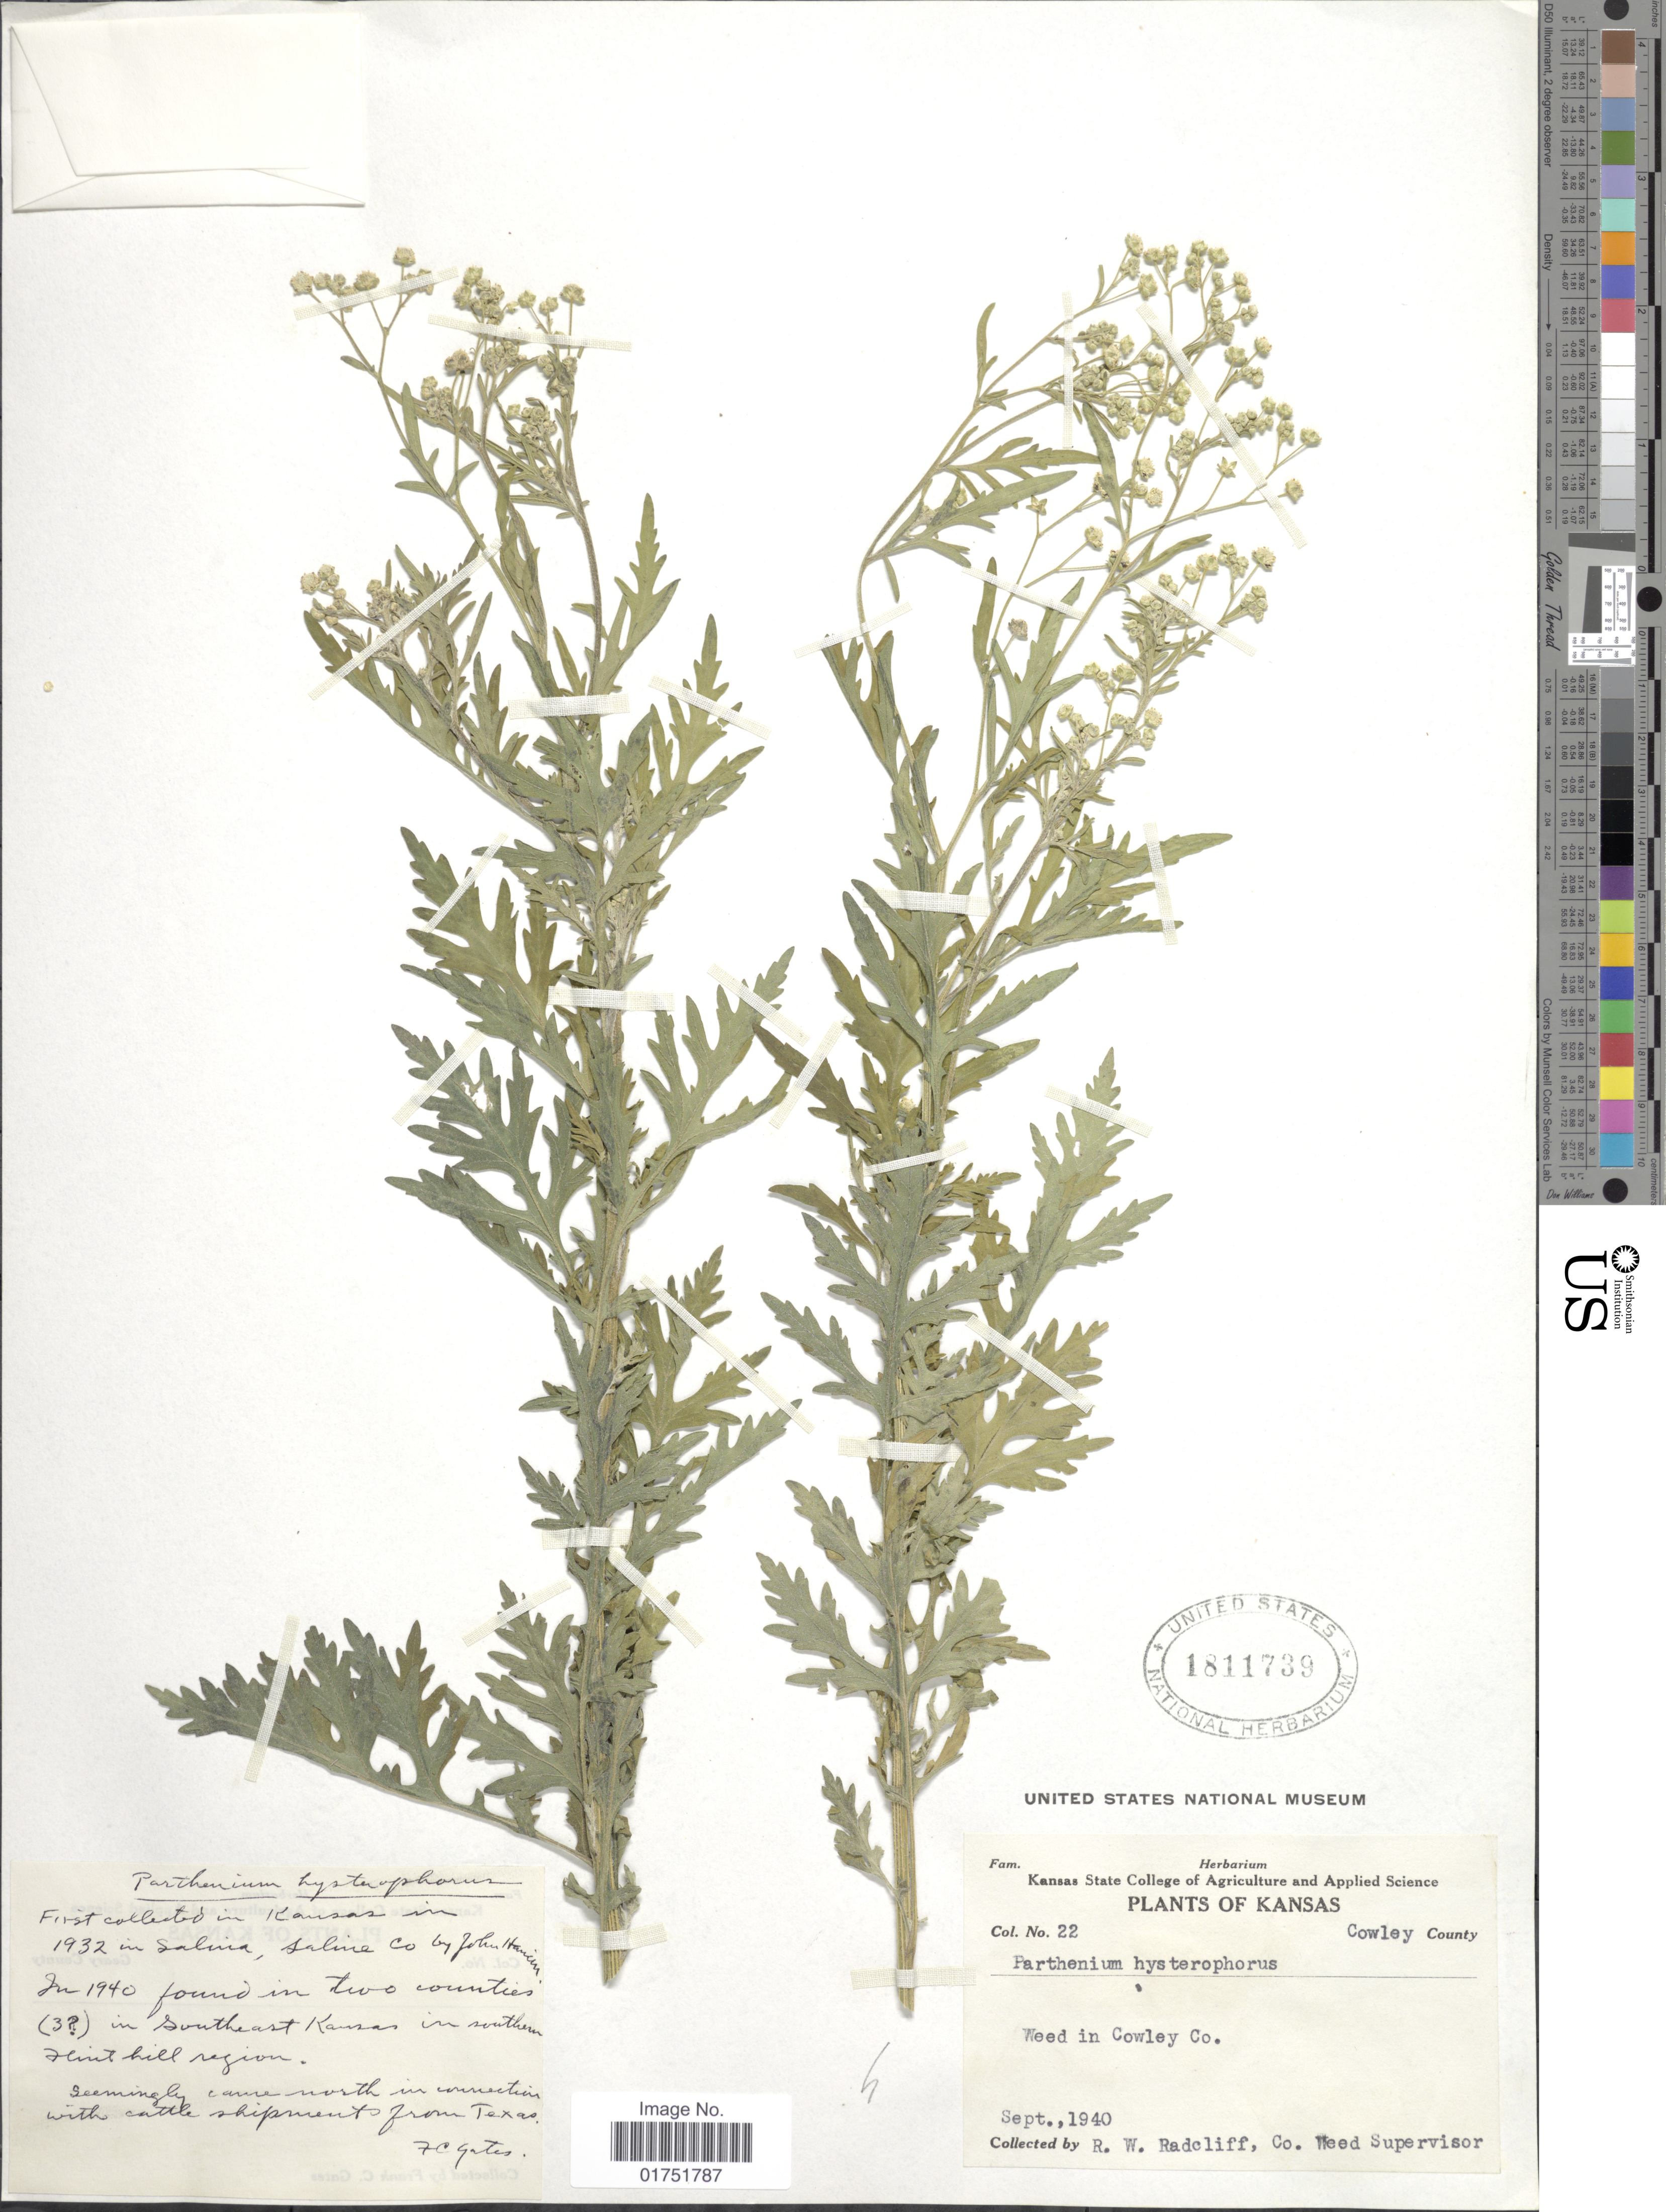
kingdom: Plantae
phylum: Tracheophyta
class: Magnoliopsida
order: Asterales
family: Asteraceae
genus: Parthenium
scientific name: Parthenium hysterophorus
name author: L.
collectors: R. Radcliff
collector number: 22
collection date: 1940-09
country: United States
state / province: Kansas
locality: Cowley County, weed in Cowley Co.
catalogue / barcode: US 1811739